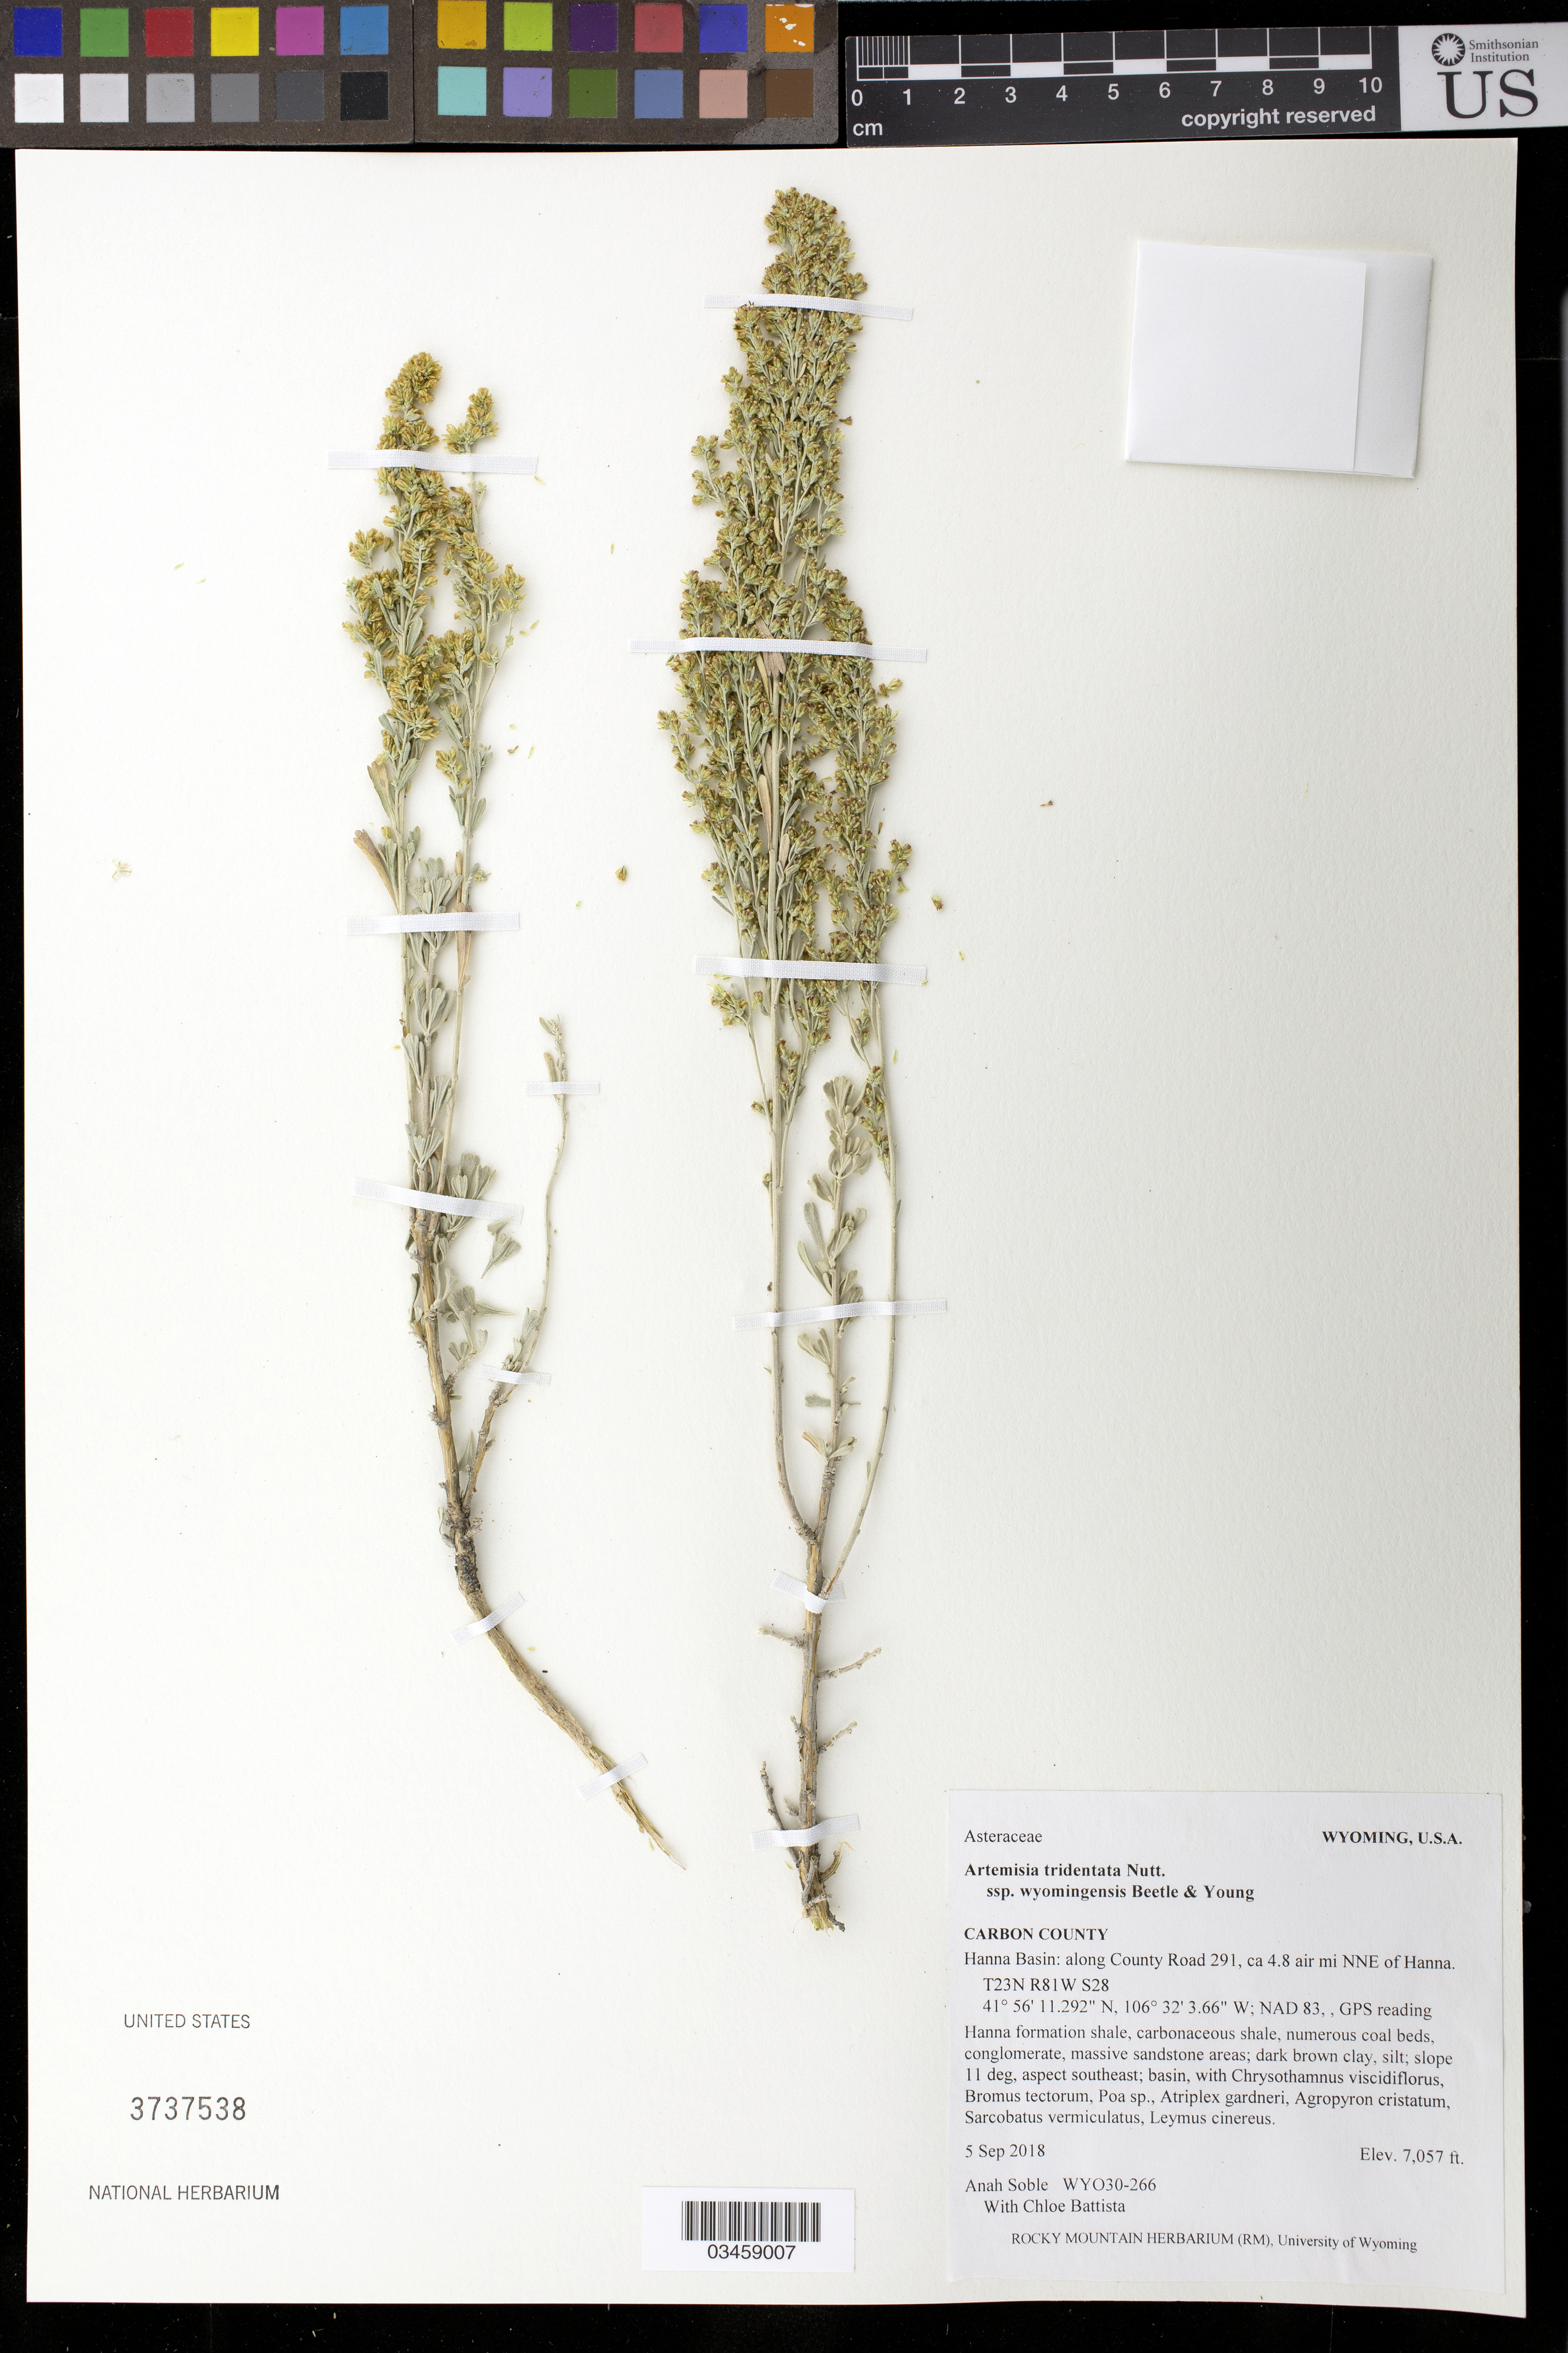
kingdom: Plantae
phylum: Tracheophyta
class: Magnoliopsida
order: Asterales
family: Asteraceae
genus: Artemisia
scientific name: Artemisia tridentata subsp. wyomingensis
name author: (Beetle & A.L. Young) S.L. Welsh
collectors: C. Battista & A. Soble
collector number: WY030-266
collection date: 2018-09-05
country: United States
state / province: Wyoming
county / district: Carbon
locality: Hanna Basin, along County Road 291, 4.8 air mi. NNE of Hanna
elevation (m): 2151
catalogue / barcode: US 3737538